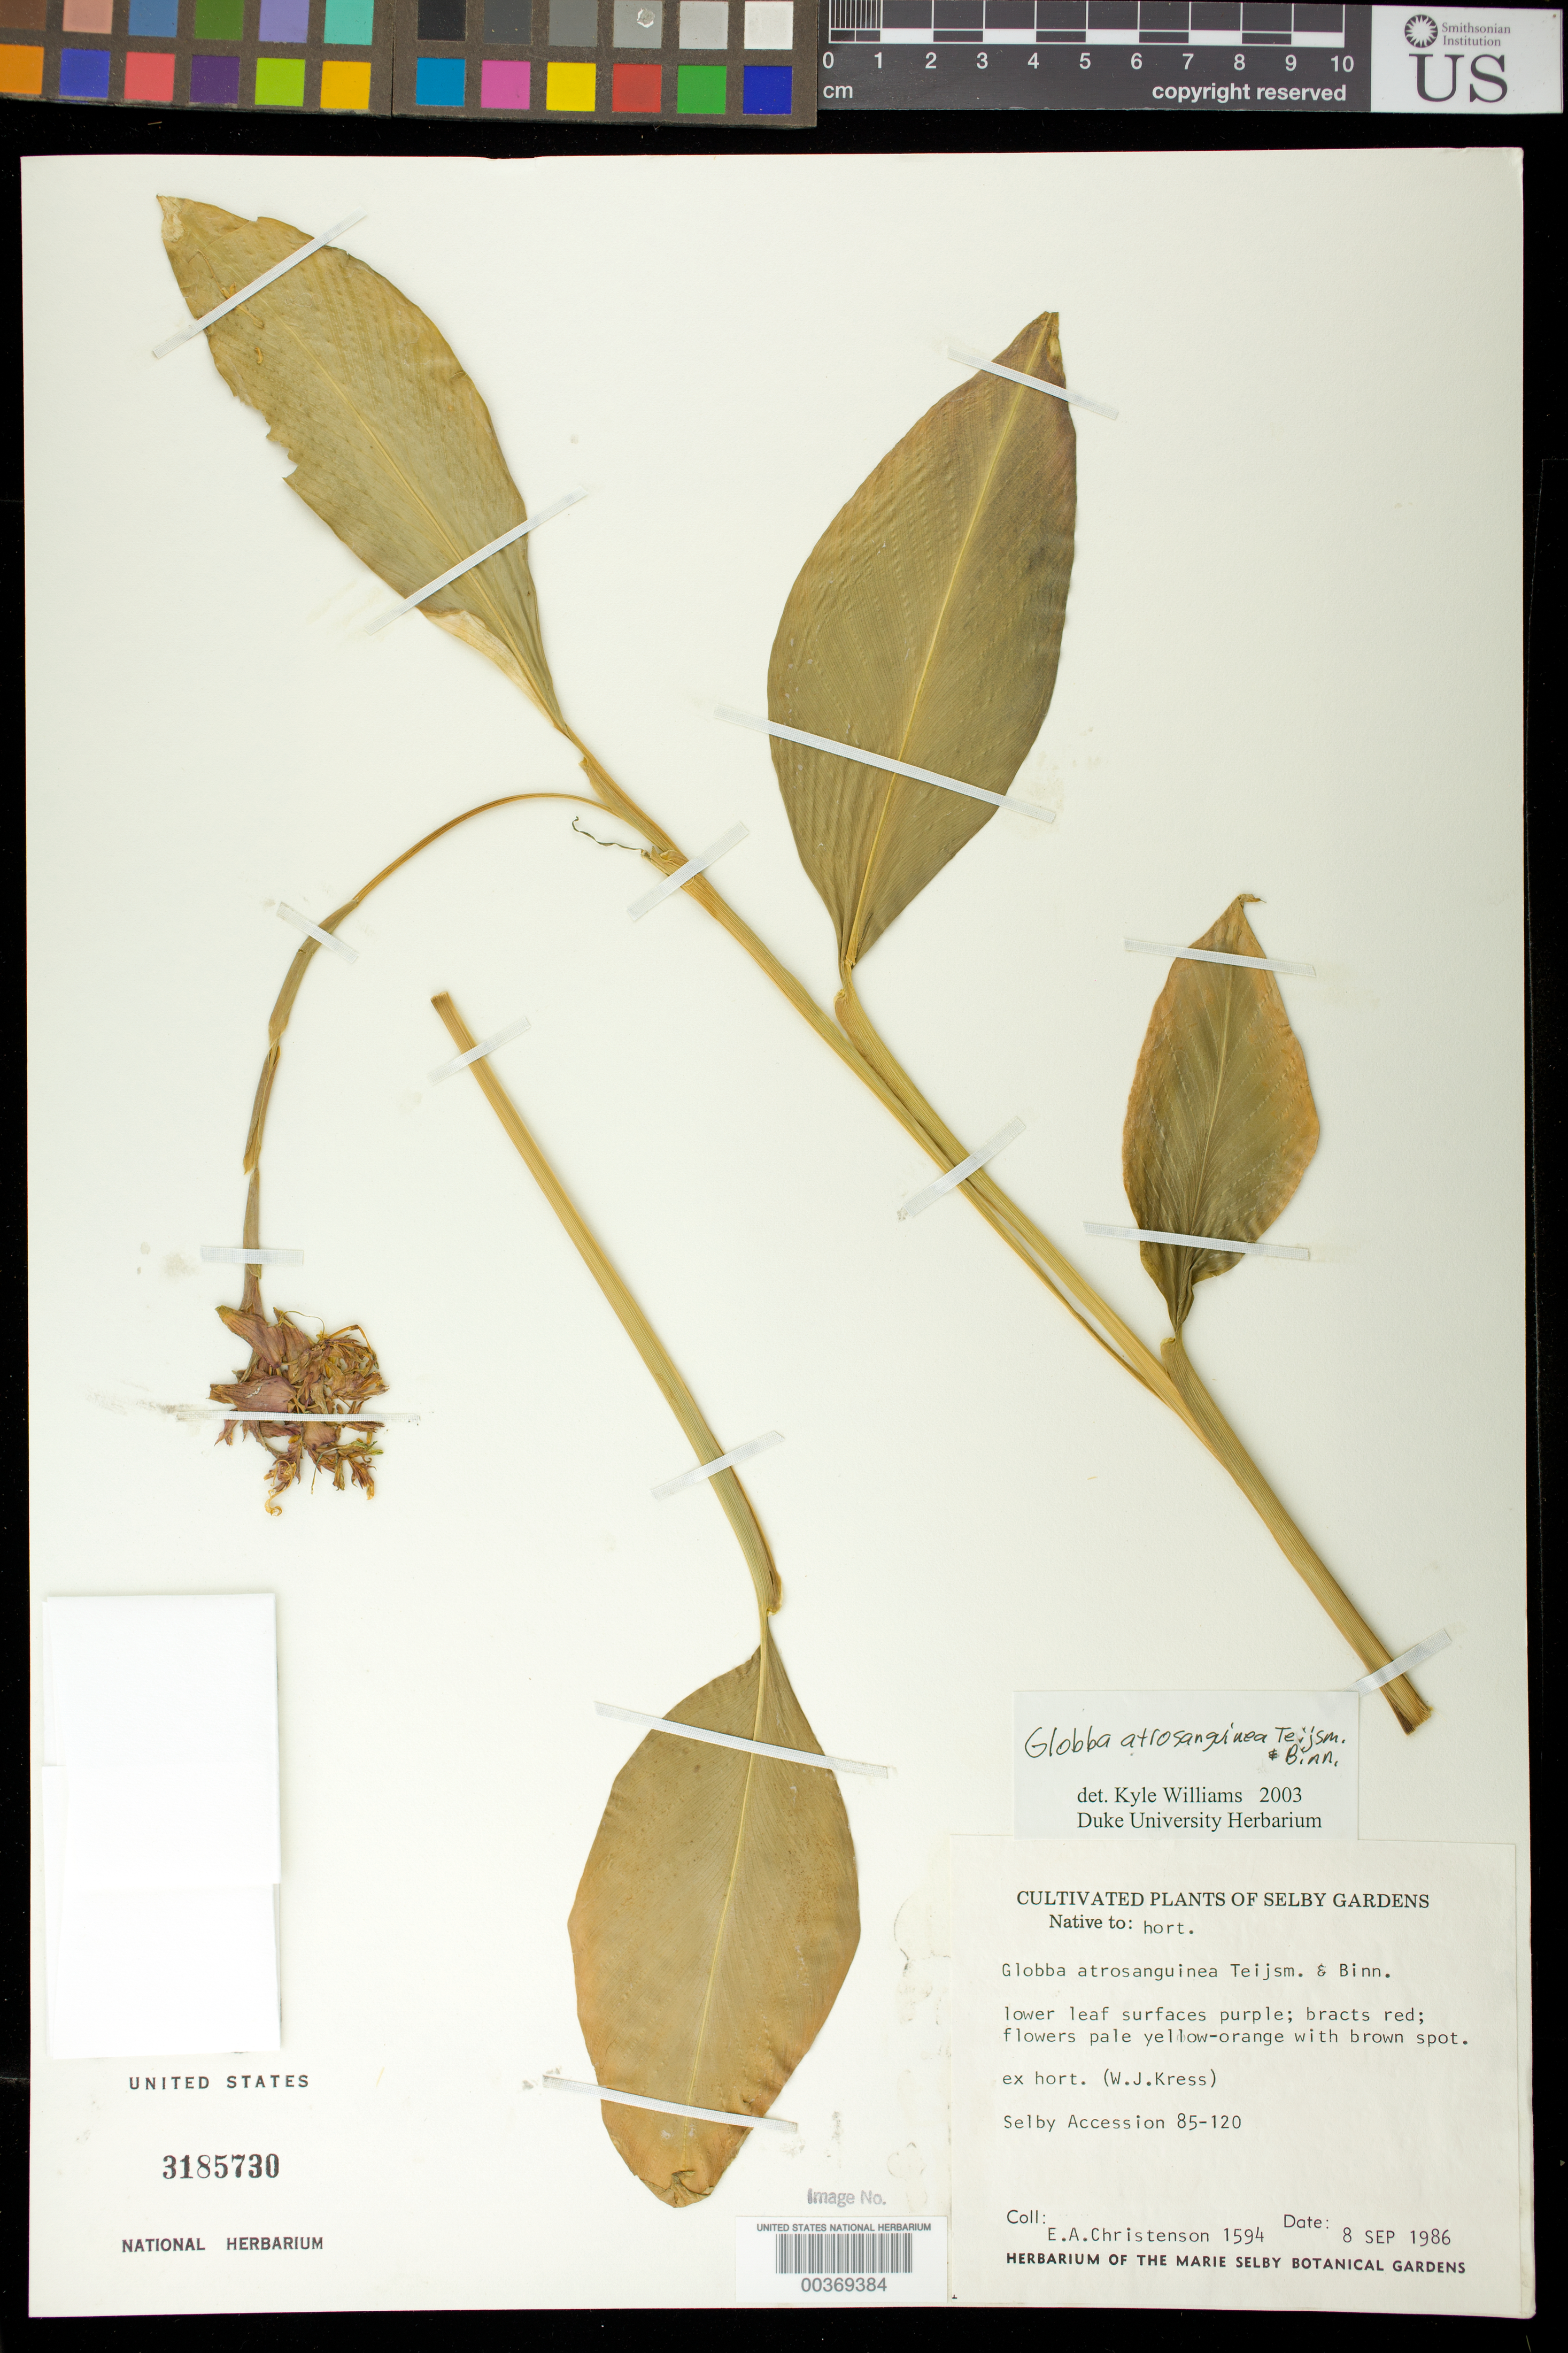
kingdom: Plantae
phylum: Tracheophyta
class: Liliopsida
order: Zingiberales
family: Zingiberaceae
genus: Globba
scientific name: Globba atrosanguinea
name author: Teijsm. & Binn.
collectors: J. N. Rose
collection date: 1969-09-27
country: United States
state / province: Florida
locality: Coconut Grove, former home of David Fairchild, the Kampong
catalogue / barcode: US 3185730